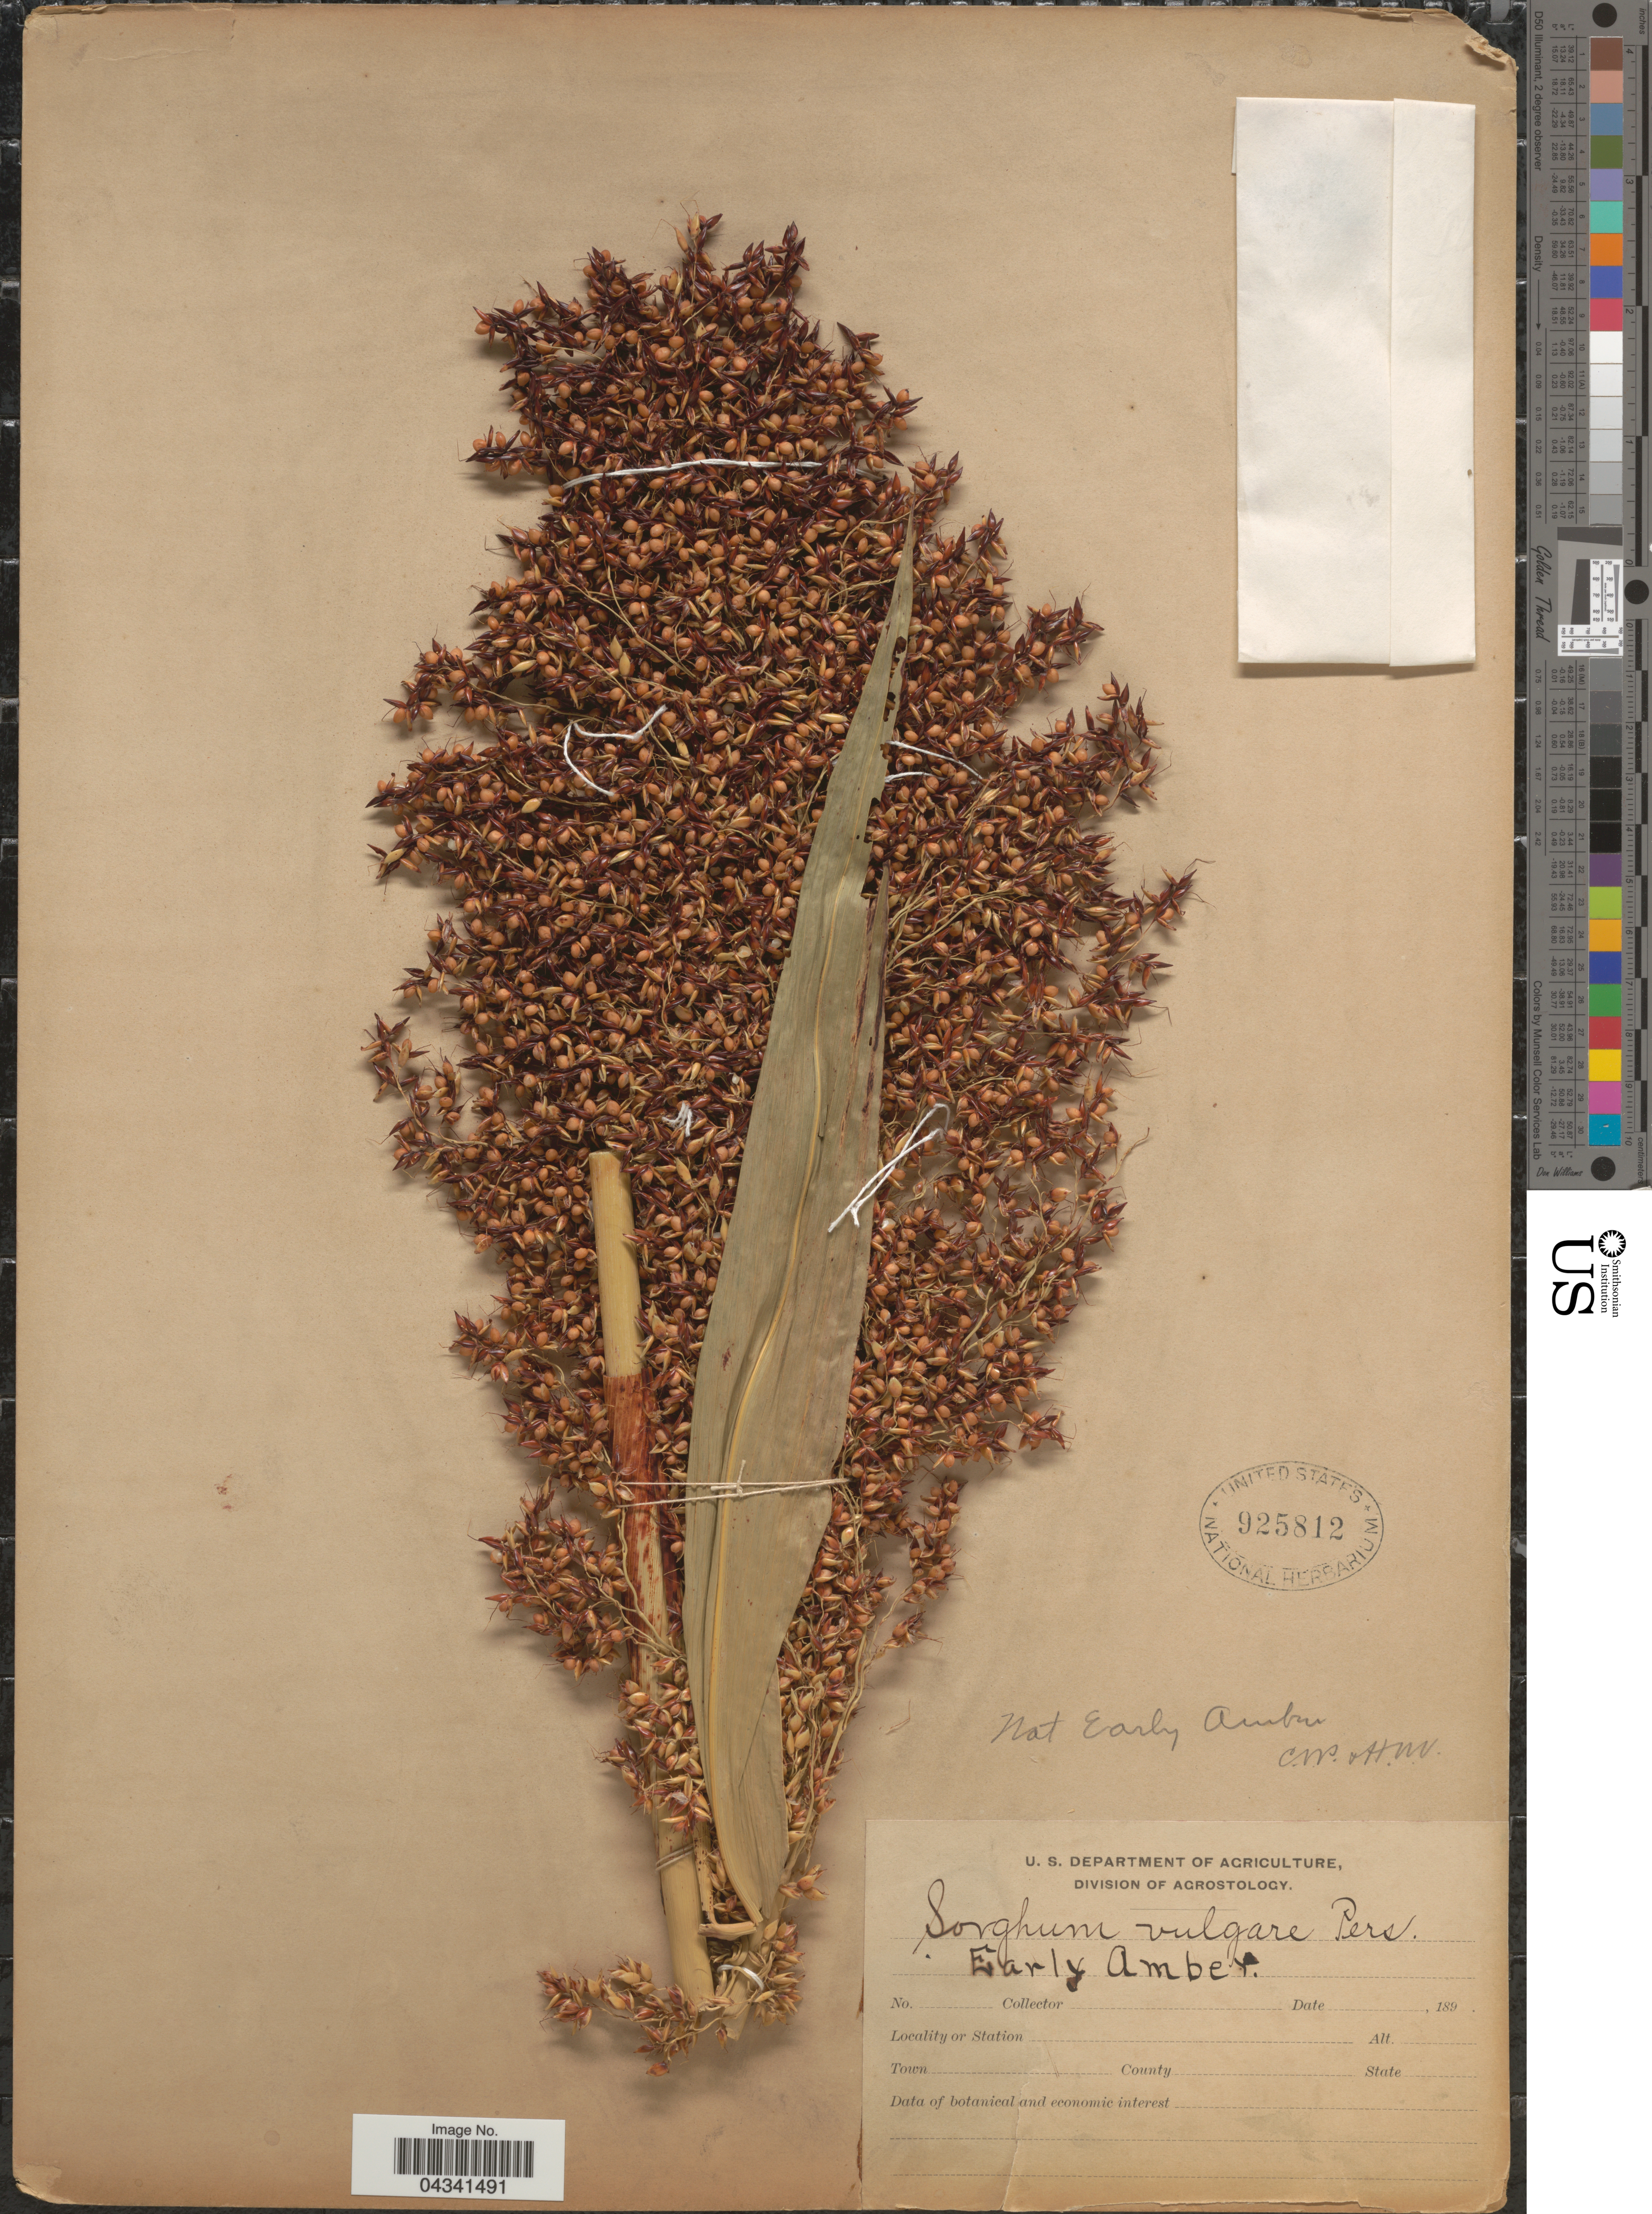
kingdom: Plantae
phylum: Tracheophyta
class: Liliopsida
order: Poales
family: Poaceae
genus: Sorghum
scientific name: Sorghum bicolor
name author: (L.) Moench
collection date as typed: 189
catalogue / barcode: US 925812